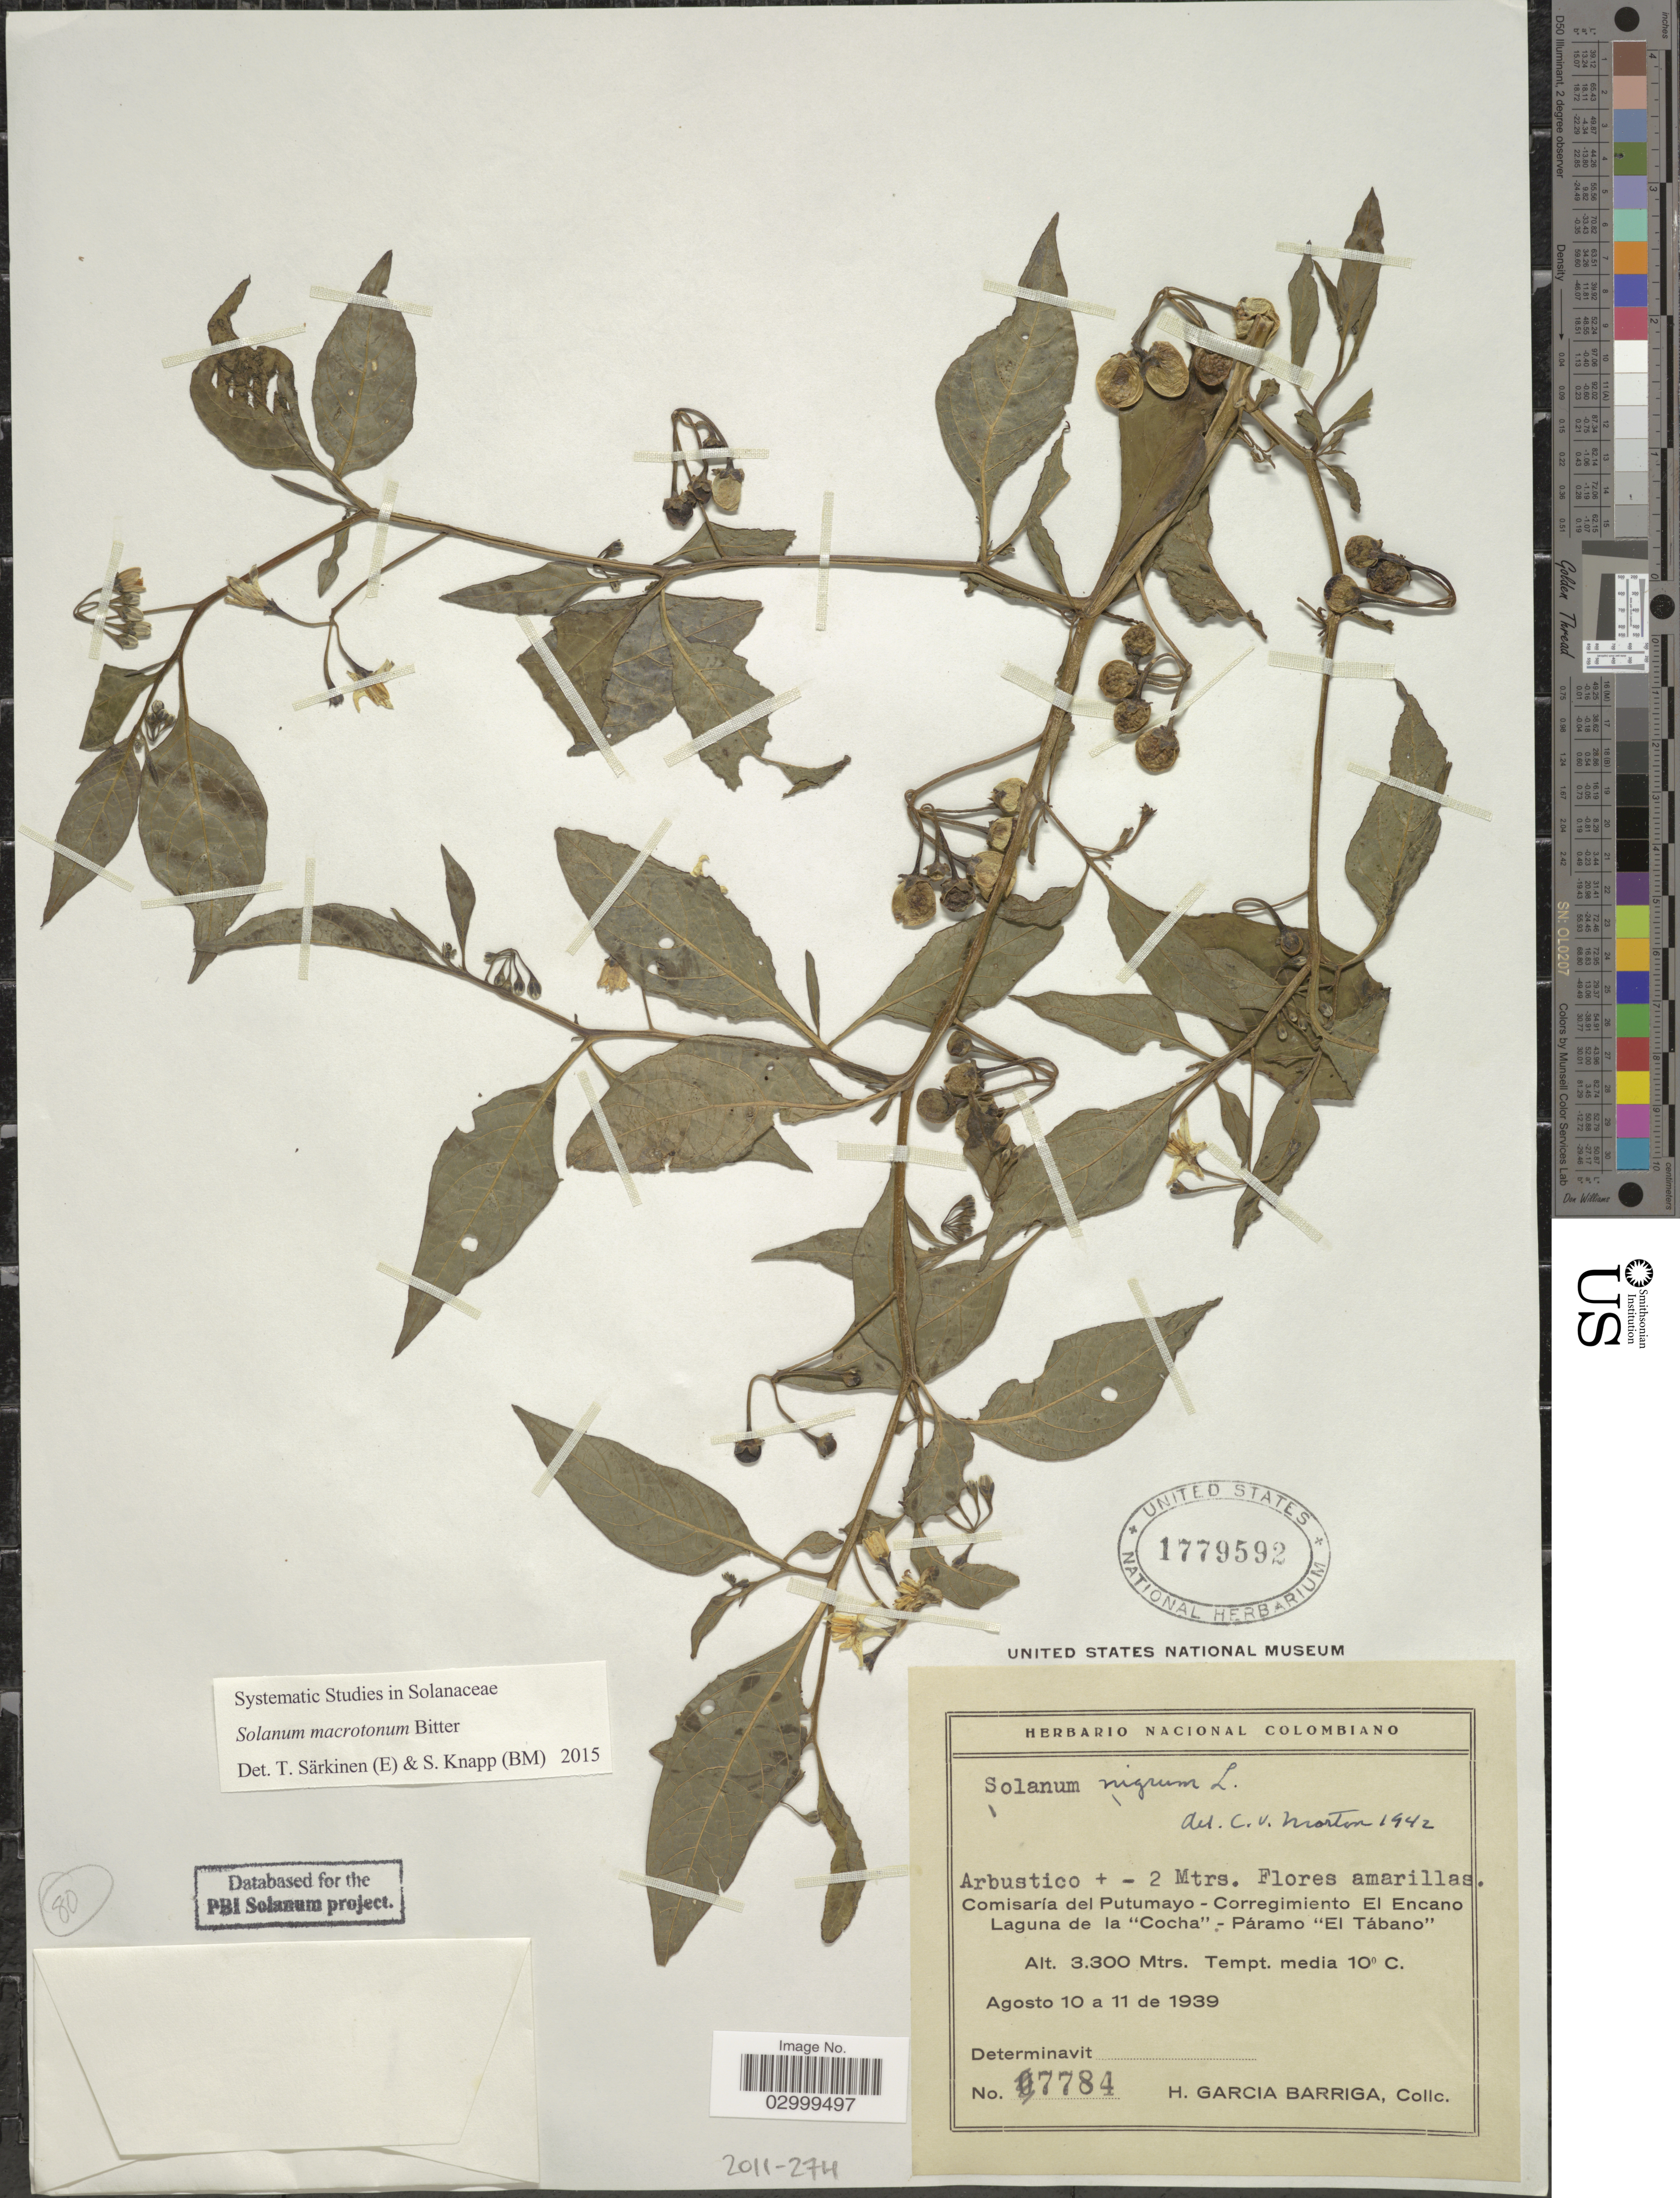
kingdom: Plantae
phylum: Tracheophyta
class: Magnoliopsida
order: Solanales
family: Solanaceae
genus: Solanum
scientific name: Solanum macrotonum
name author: Bitter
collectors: H. García Barriga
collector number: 7784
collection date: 1939-08-10/1939-08-11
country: Colombia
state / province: Putumayo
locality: Comisaría del Putumayo - Corregimiento El Encano Laguna de la "Cocha"- Páramo "El Tábano".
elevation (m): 3300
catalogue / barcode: US 1779592